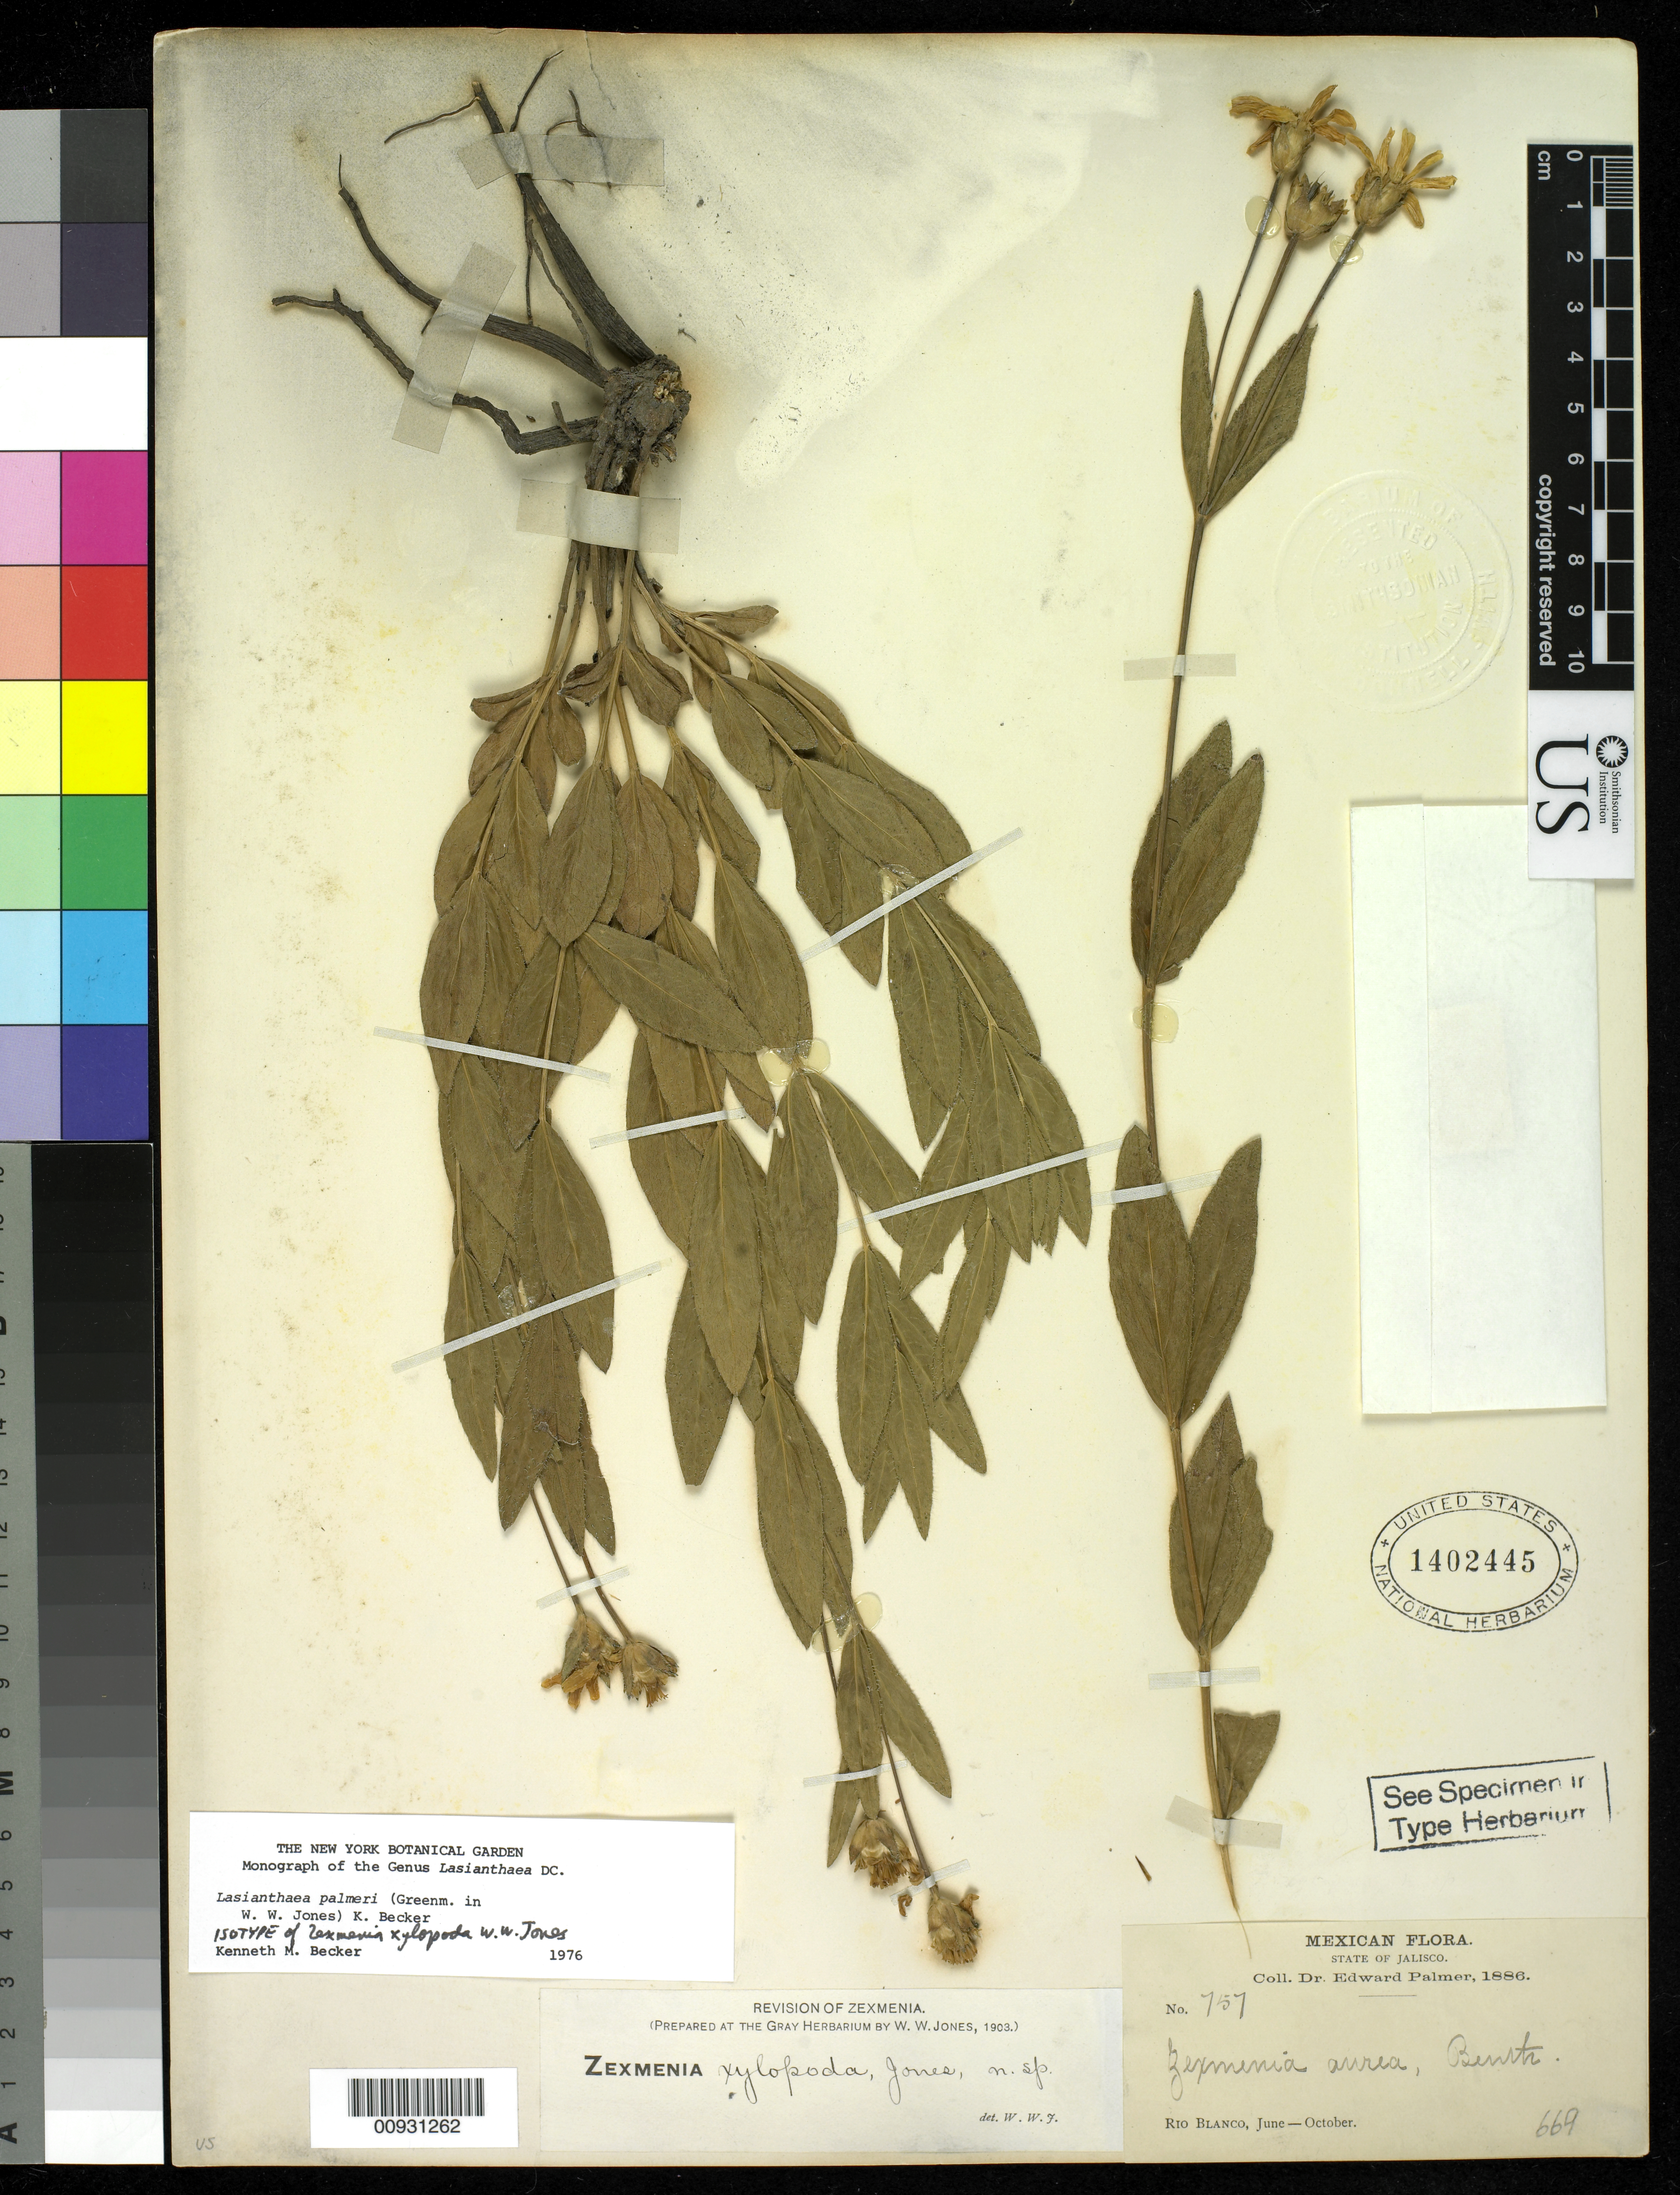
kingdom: Plantae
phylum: Tracheophyta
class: Magnoliopsida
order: Asterales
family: Asteraceae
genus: Zexmenia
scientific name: Zexmenia xylopoda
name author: W.W. Jones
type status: Isotype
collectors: E. Palmer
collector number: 757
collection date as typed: Jun 1886 to -- Oct 1886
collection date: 1886-06/1886-10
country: Mexico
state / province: Jalisco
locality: Río Blanco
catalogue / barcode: US 1402445